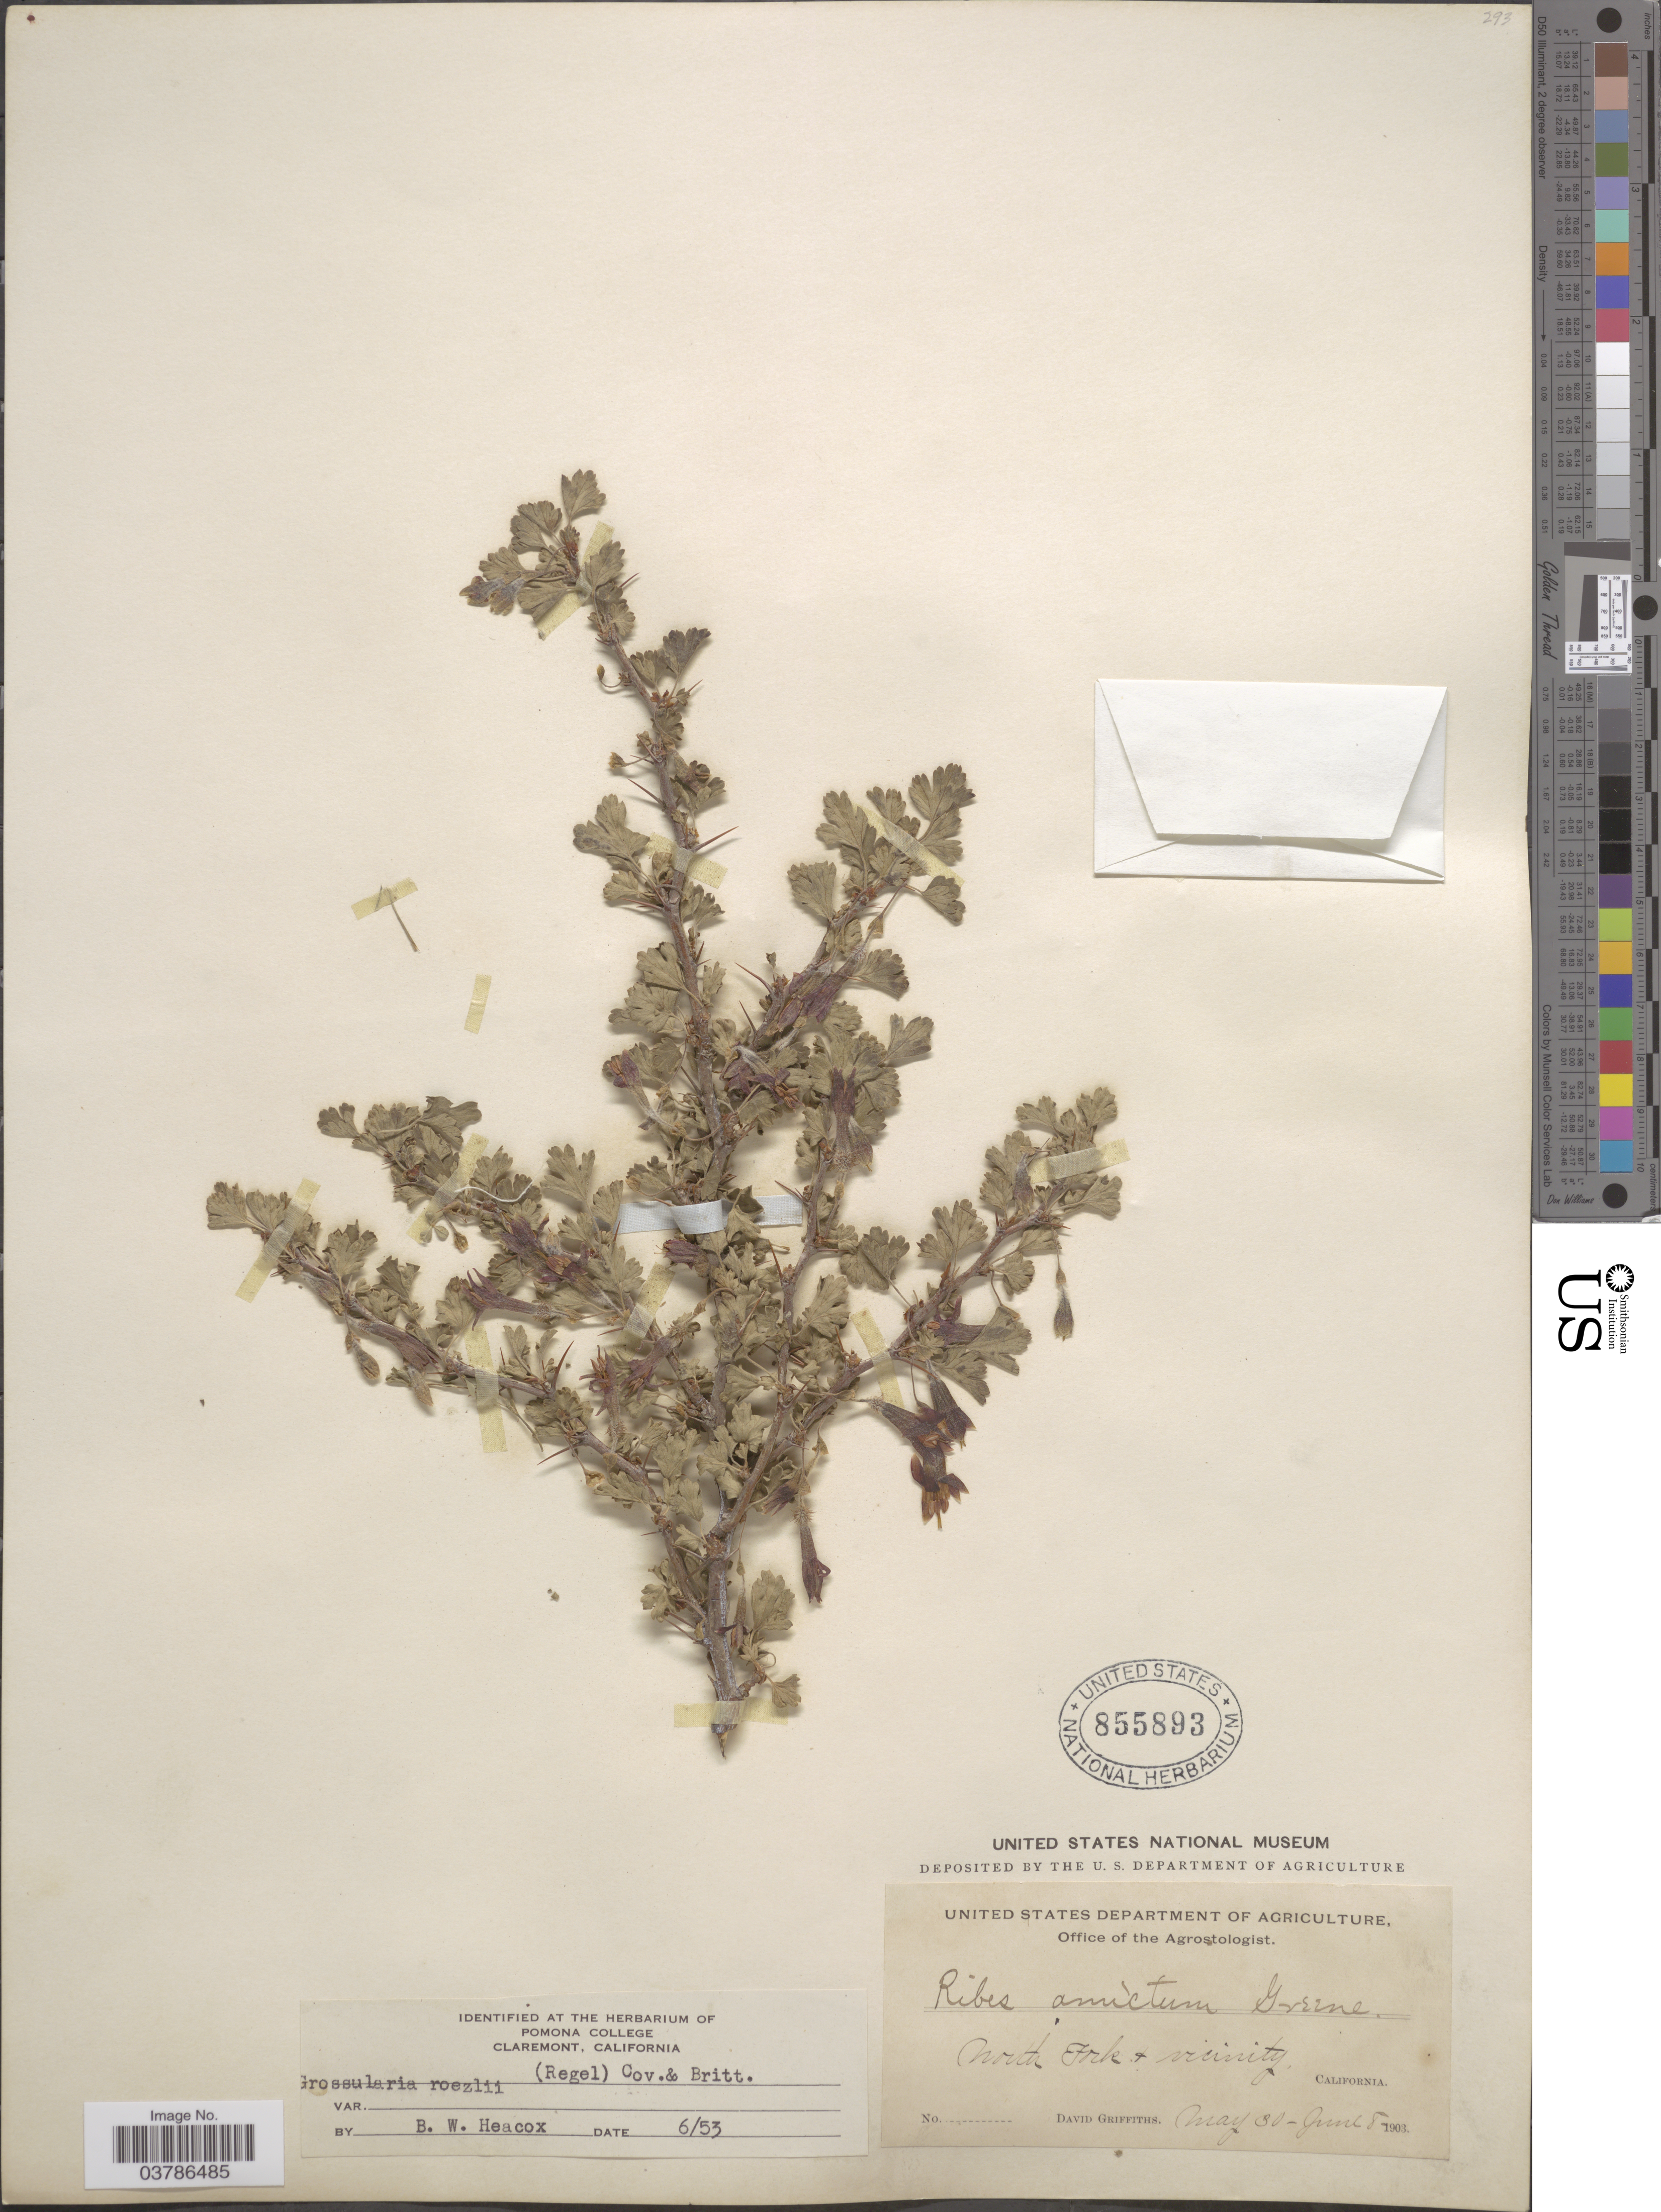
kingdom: Plantae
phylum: Tracheophyta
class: Magnoliopsida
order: Saxifragales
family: Grossulariaceae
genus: Ribes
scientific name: Ribes roezlii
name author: Regel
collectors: D. Griffiths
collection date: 1903-05-30/1903-06-08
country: United States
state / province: California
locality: North Fork + vicinity.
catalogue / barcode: US 855893